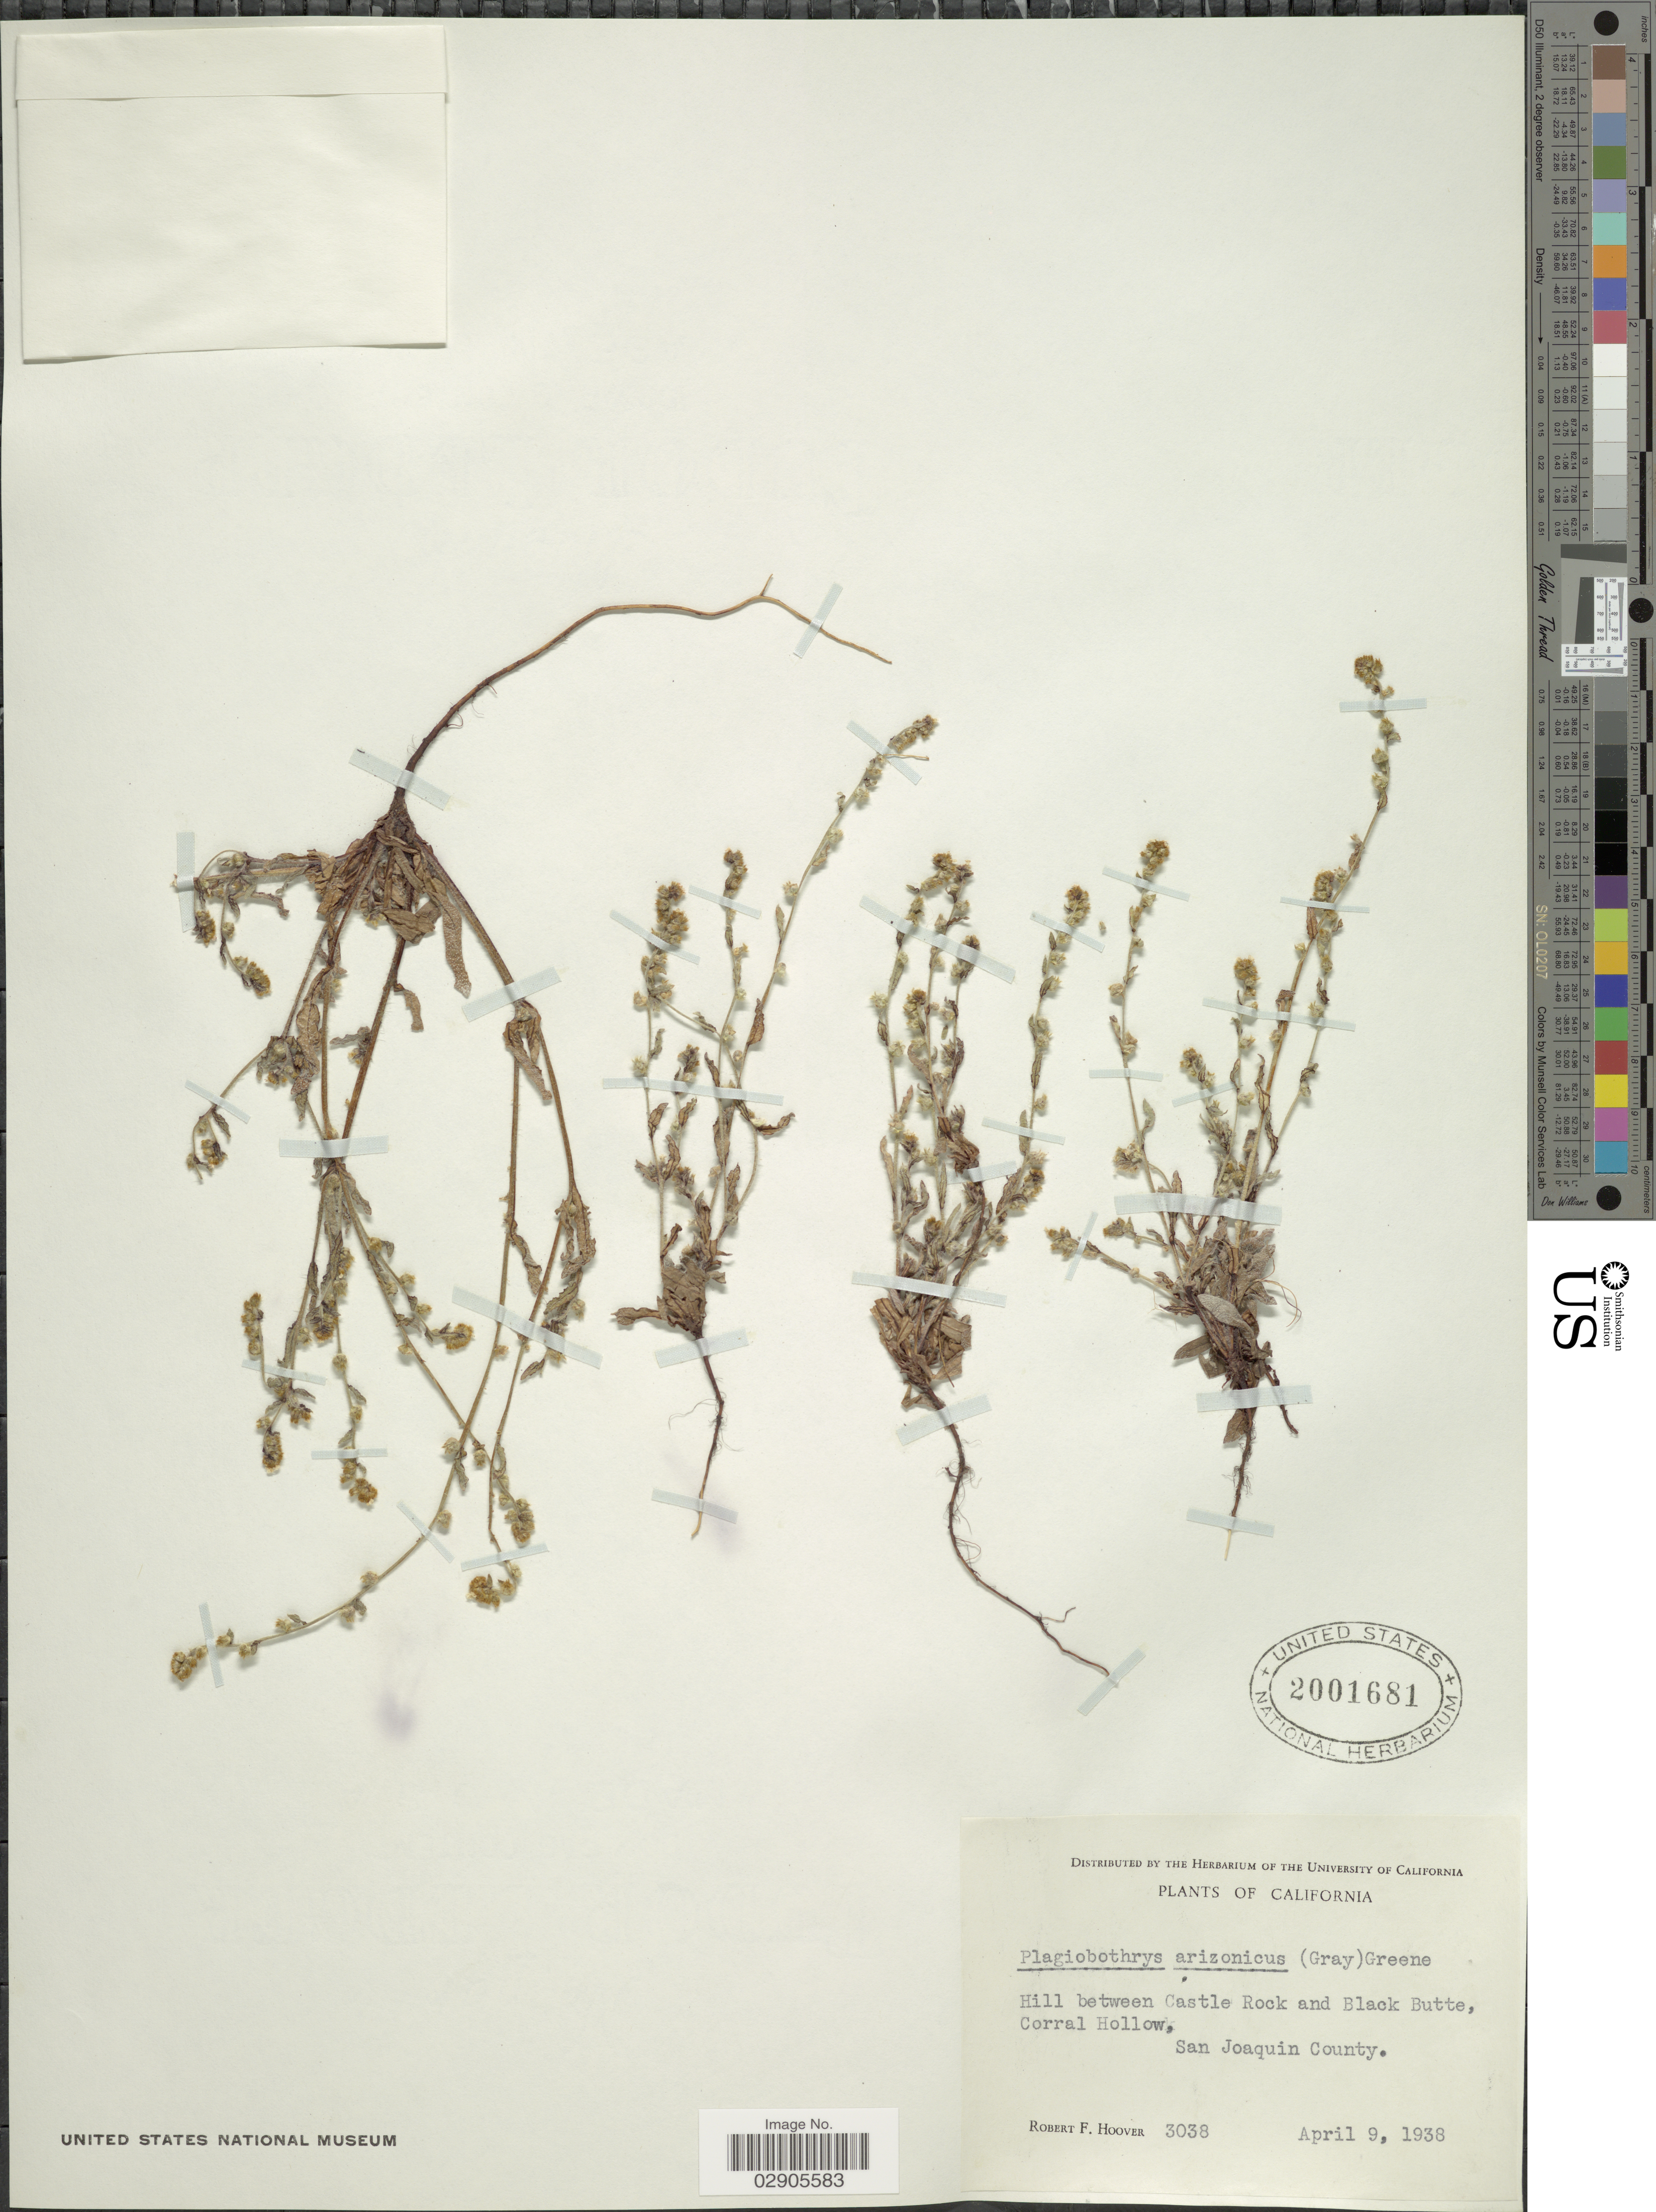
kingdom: Plantae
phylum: Tracheophyta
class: Magnoliopsida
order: Boraginales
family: Boraginaceae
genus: Plagiobothrys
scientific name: Plagiobothrys arizonicus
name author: (A. Gray) Greene ex A. Gray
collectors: R. F. Hoover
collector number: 3038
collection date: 1938-04-09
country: United States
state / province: California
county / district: San Joaquin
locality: Hill between Castle Rock and Black Butte, Corral Hollow. San Joaquin County.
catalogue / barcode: US 2001681